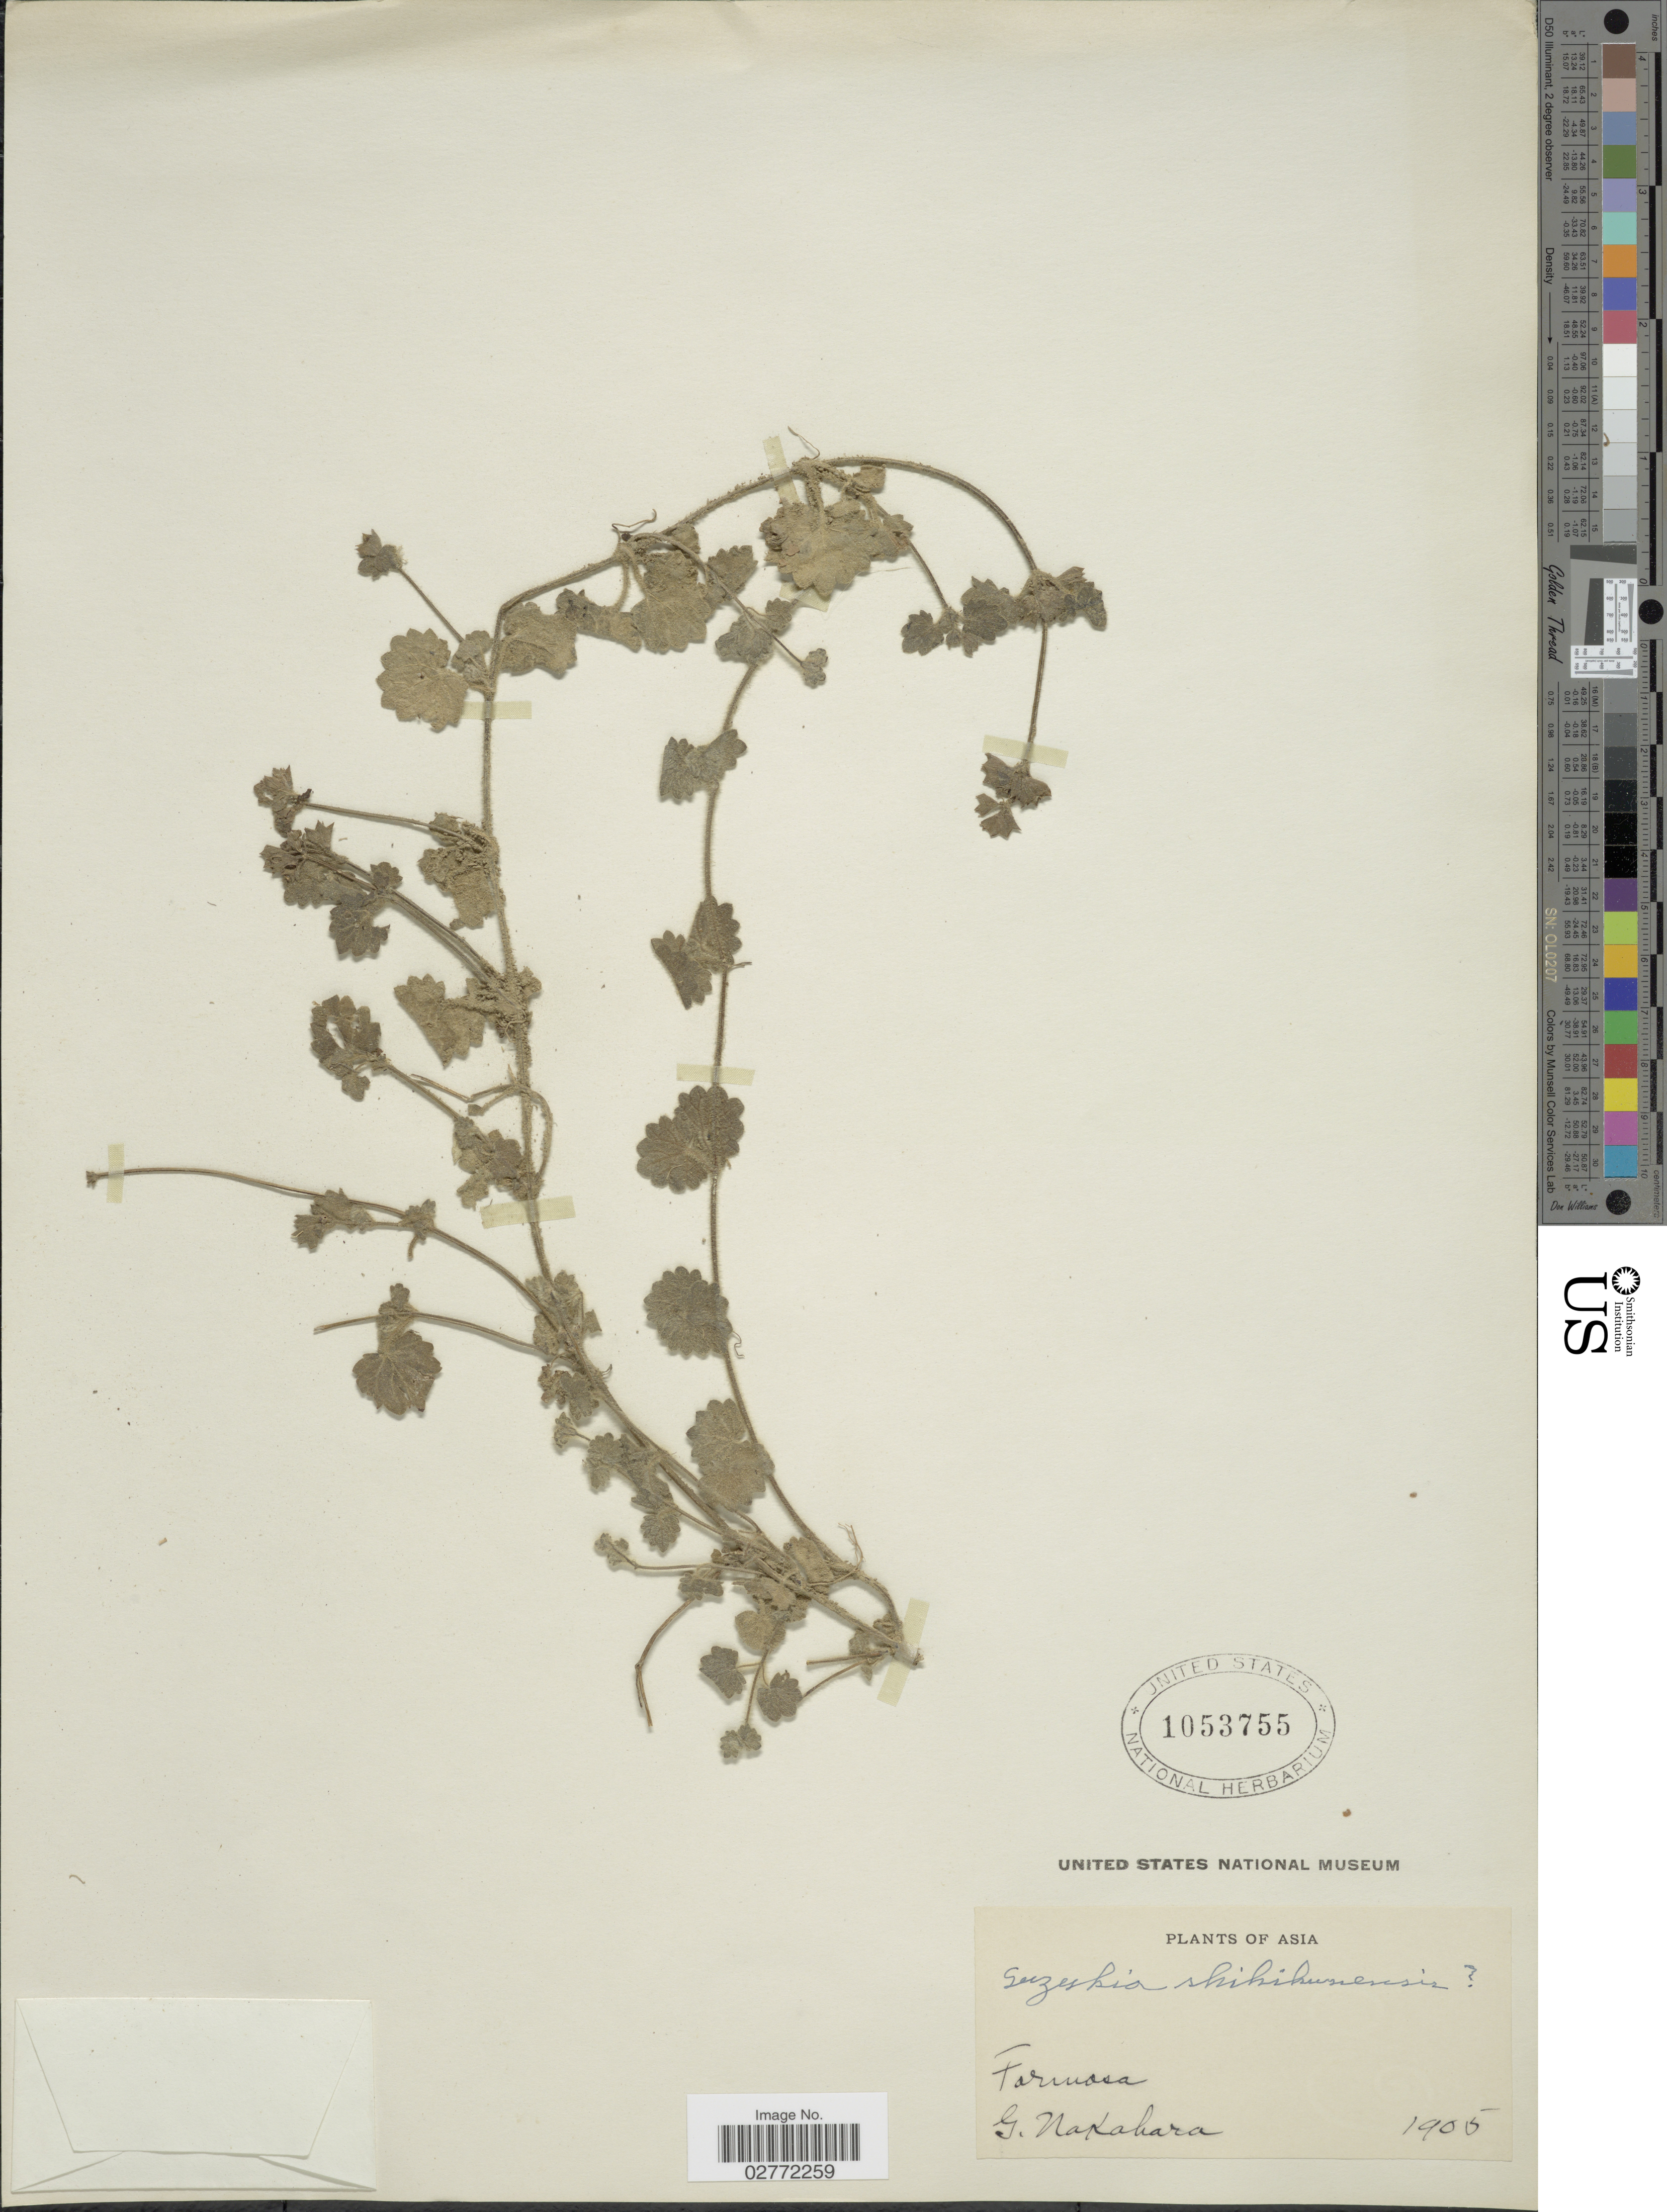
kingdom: Plantae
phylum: Tracheophyta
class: Magnoliopsida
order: Lamiales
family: Lamiaceae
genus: Suzukia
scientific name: Suzukia luchuensis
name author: Kudô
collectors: G. Nakahara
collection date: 1905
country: Taiwan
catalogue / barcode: US 1053755